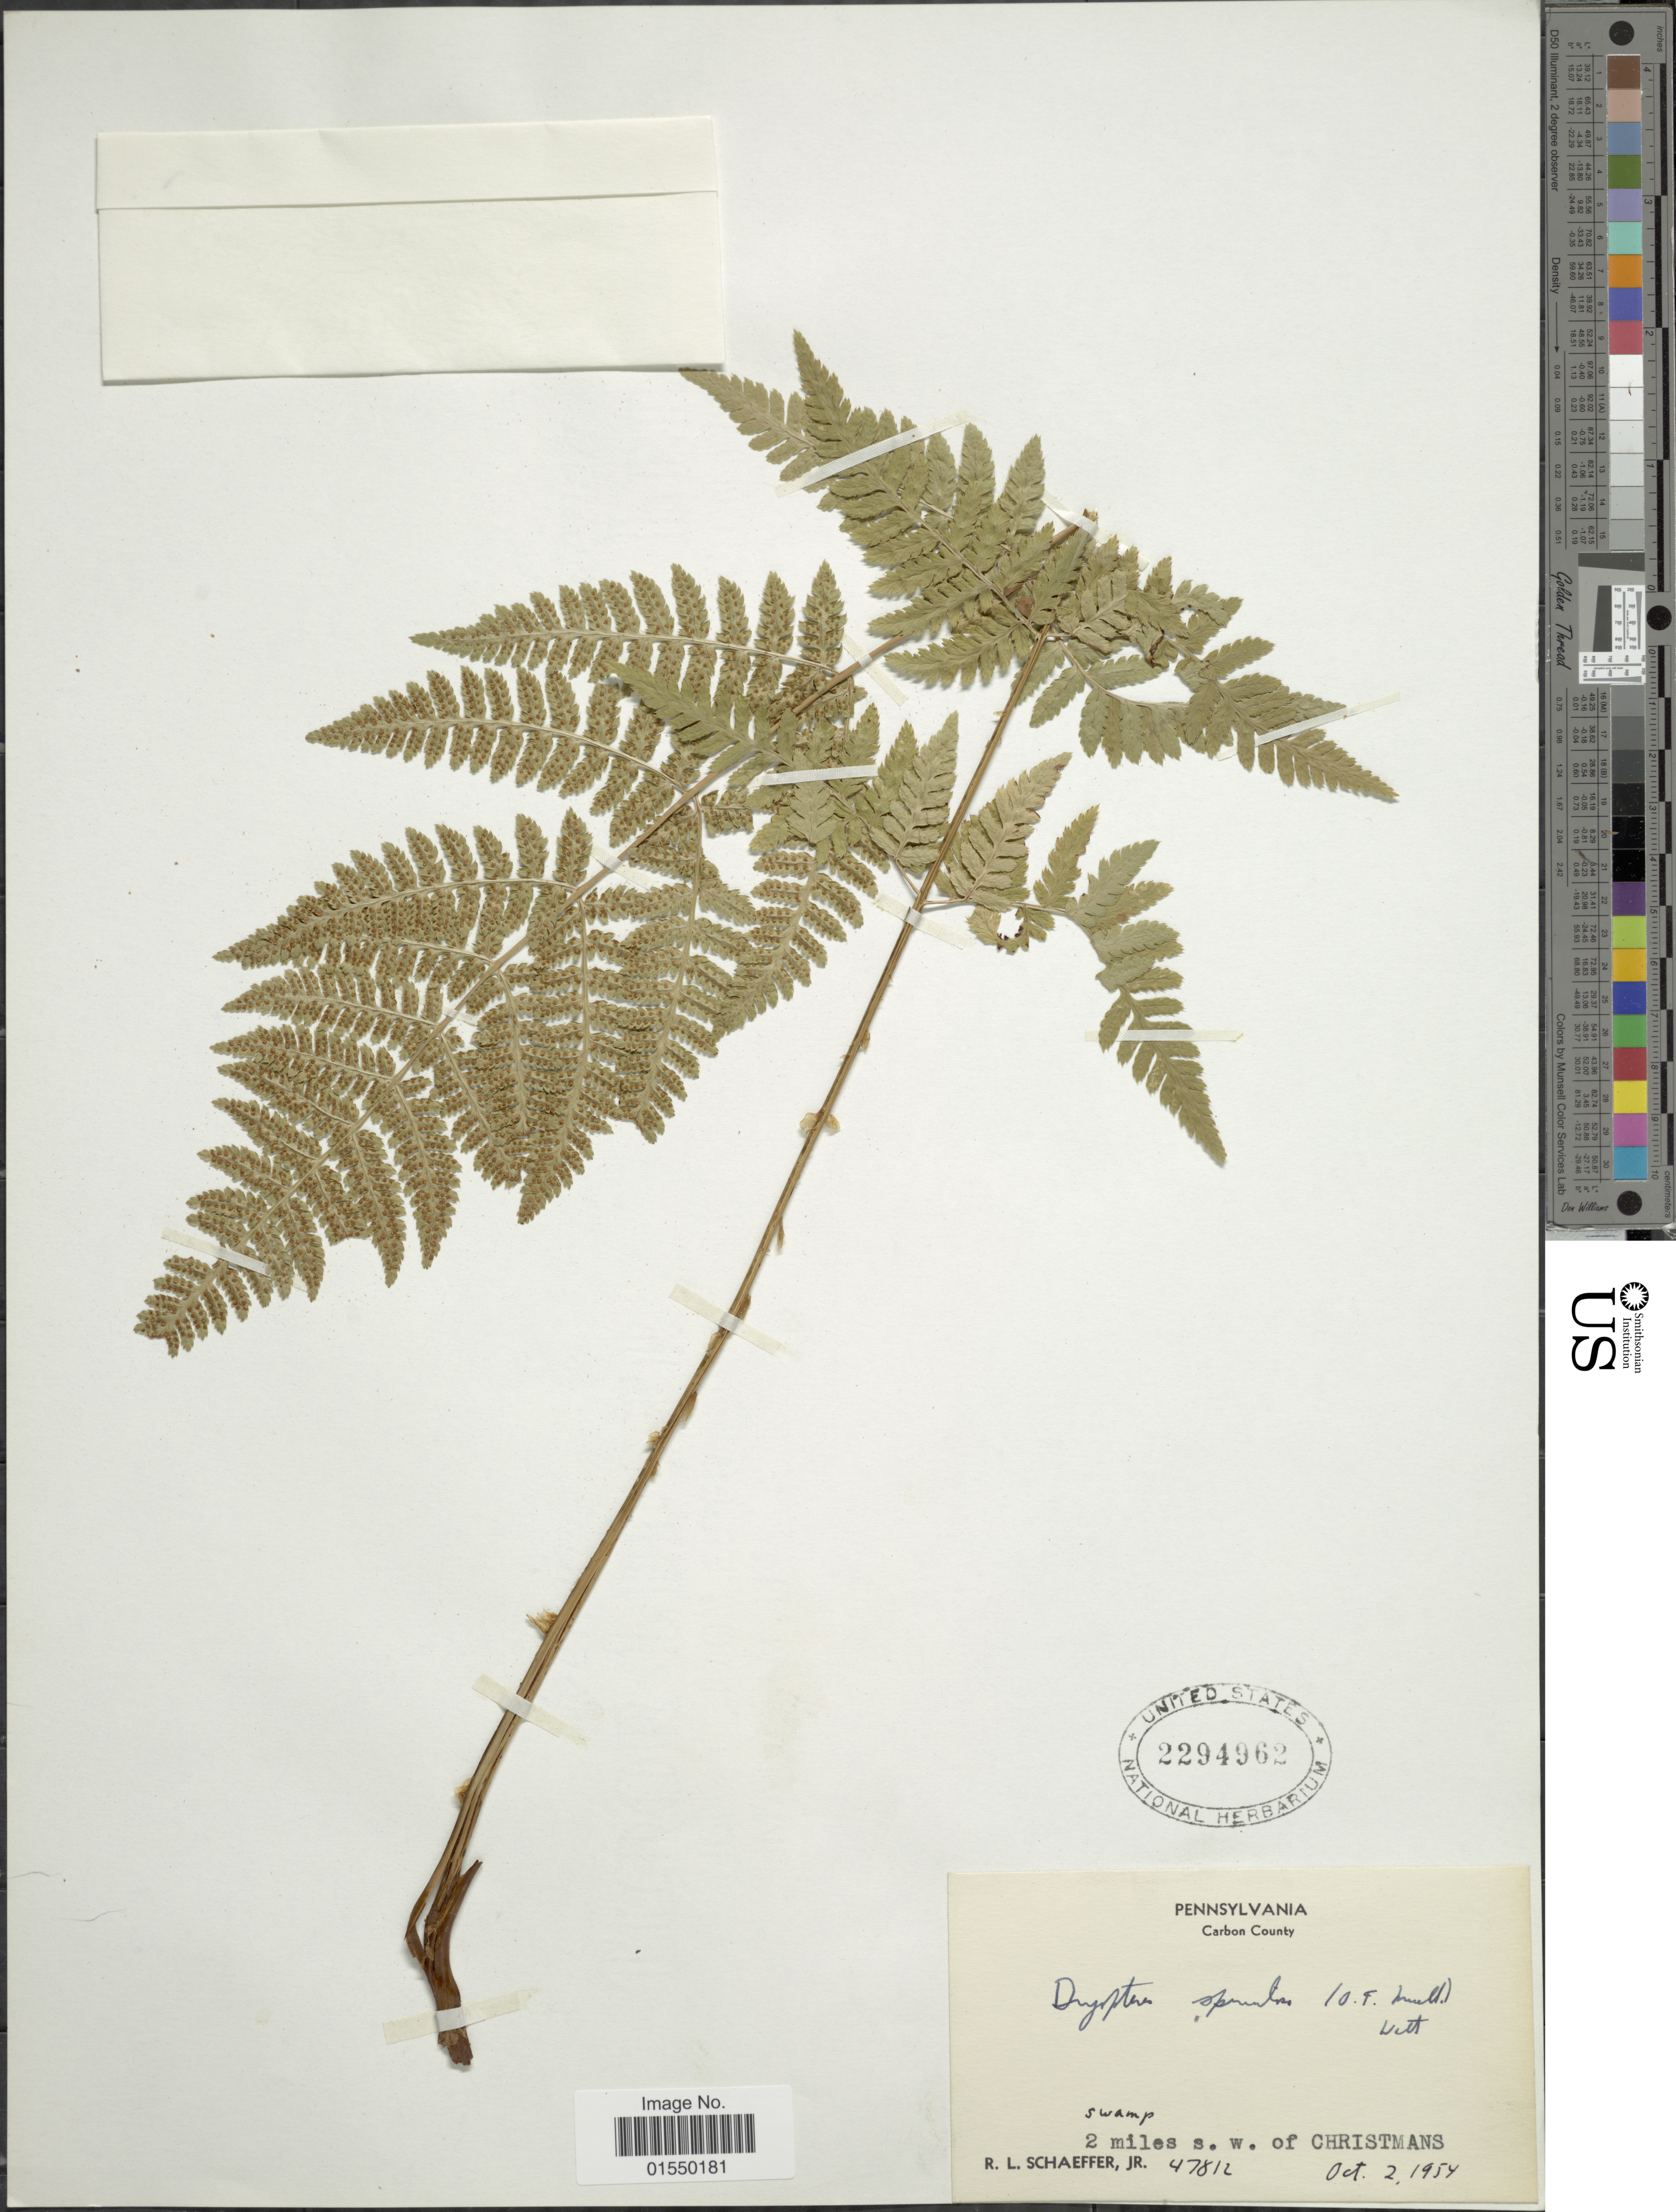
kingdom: Plantae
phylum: Tracheophyta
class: Polypodiopsida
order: Polypodiales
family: Dryopteridaceae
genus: Dryopteris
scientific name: Dryopteris carthusiana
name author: (Villars) H.P. Fuchs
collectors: R. L. Schaeffer Jr.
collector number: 47812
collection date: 1954-10-02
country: United States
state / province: Pennsylvania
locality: Carbon County, 2 miles s.w. of Christmas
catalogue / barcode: US 2294962